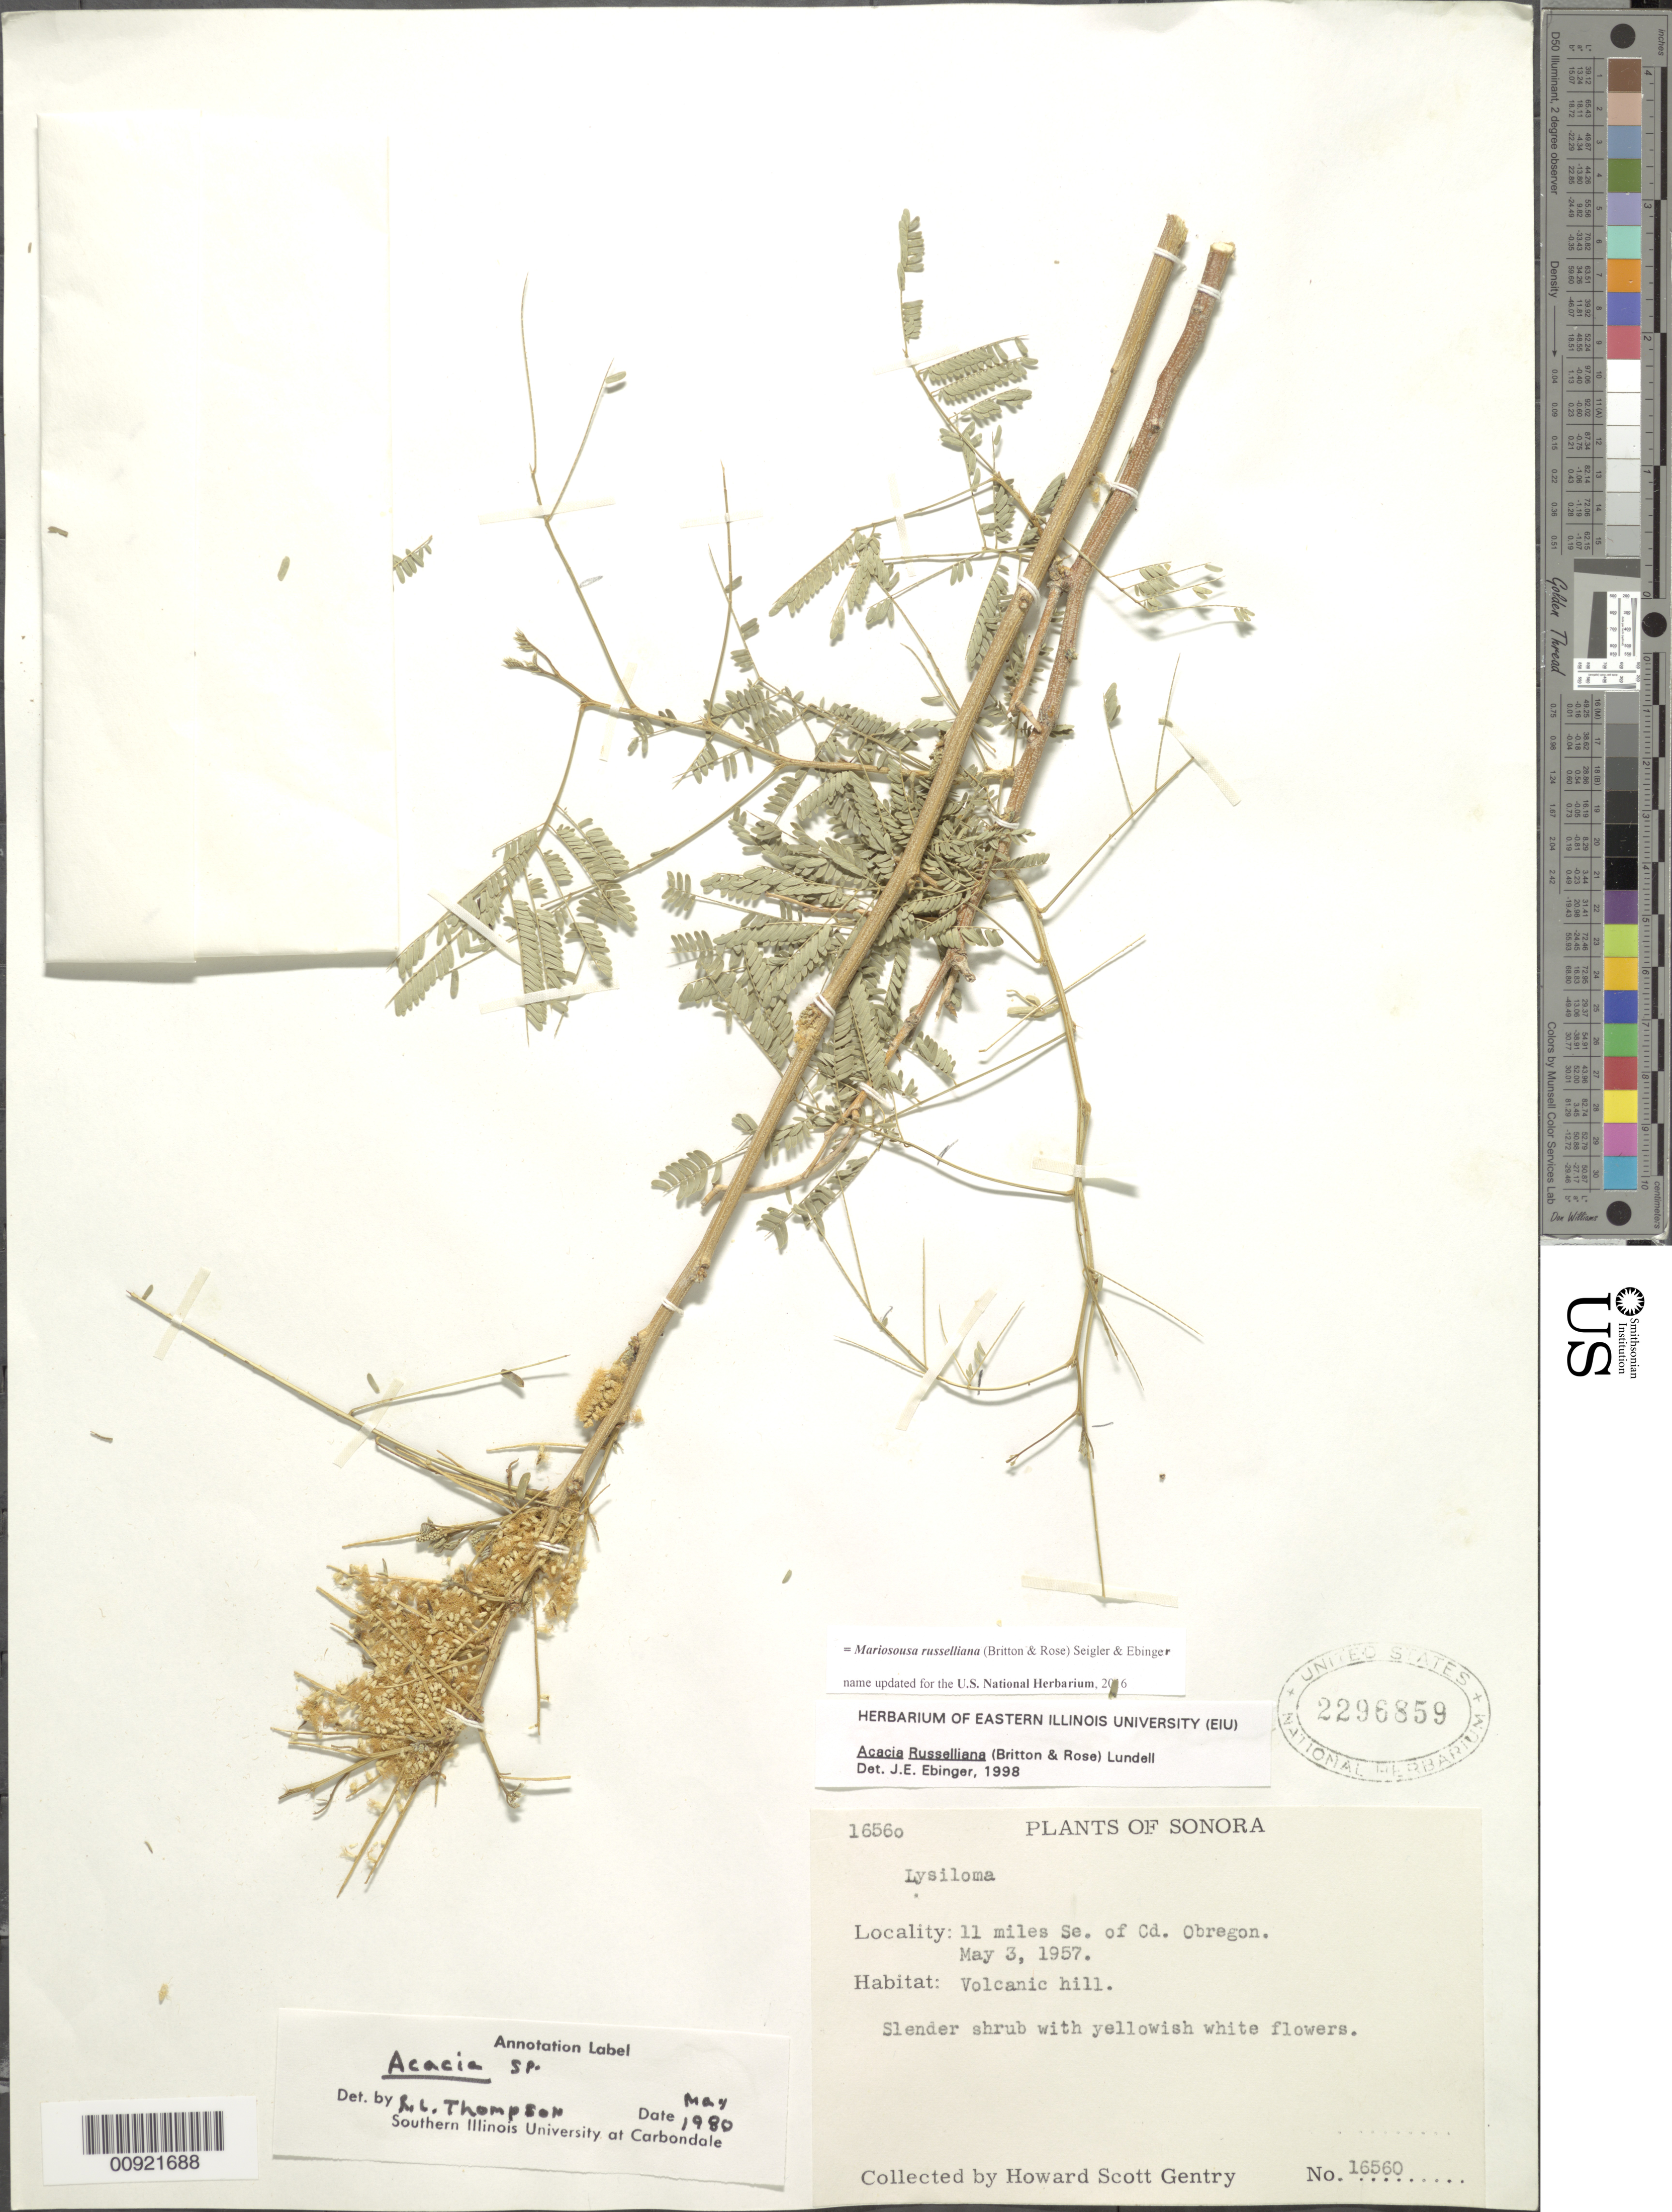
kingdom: Plantae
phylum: Tracheophyta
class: Magnoliopsida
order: Fabales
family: Fabaceae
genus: Mariosousa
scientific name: Mariosousa russelliana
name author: (Britton & Rose) Seigler & Ebinger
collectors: H. S. Gentry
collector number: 16560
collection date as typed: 03 May 1957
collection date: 1957-05-03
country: Mexico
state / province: Sonora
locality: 11 miles SE of Cd. Obregon.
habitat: Volcanic hill.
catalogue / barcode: US 2296859